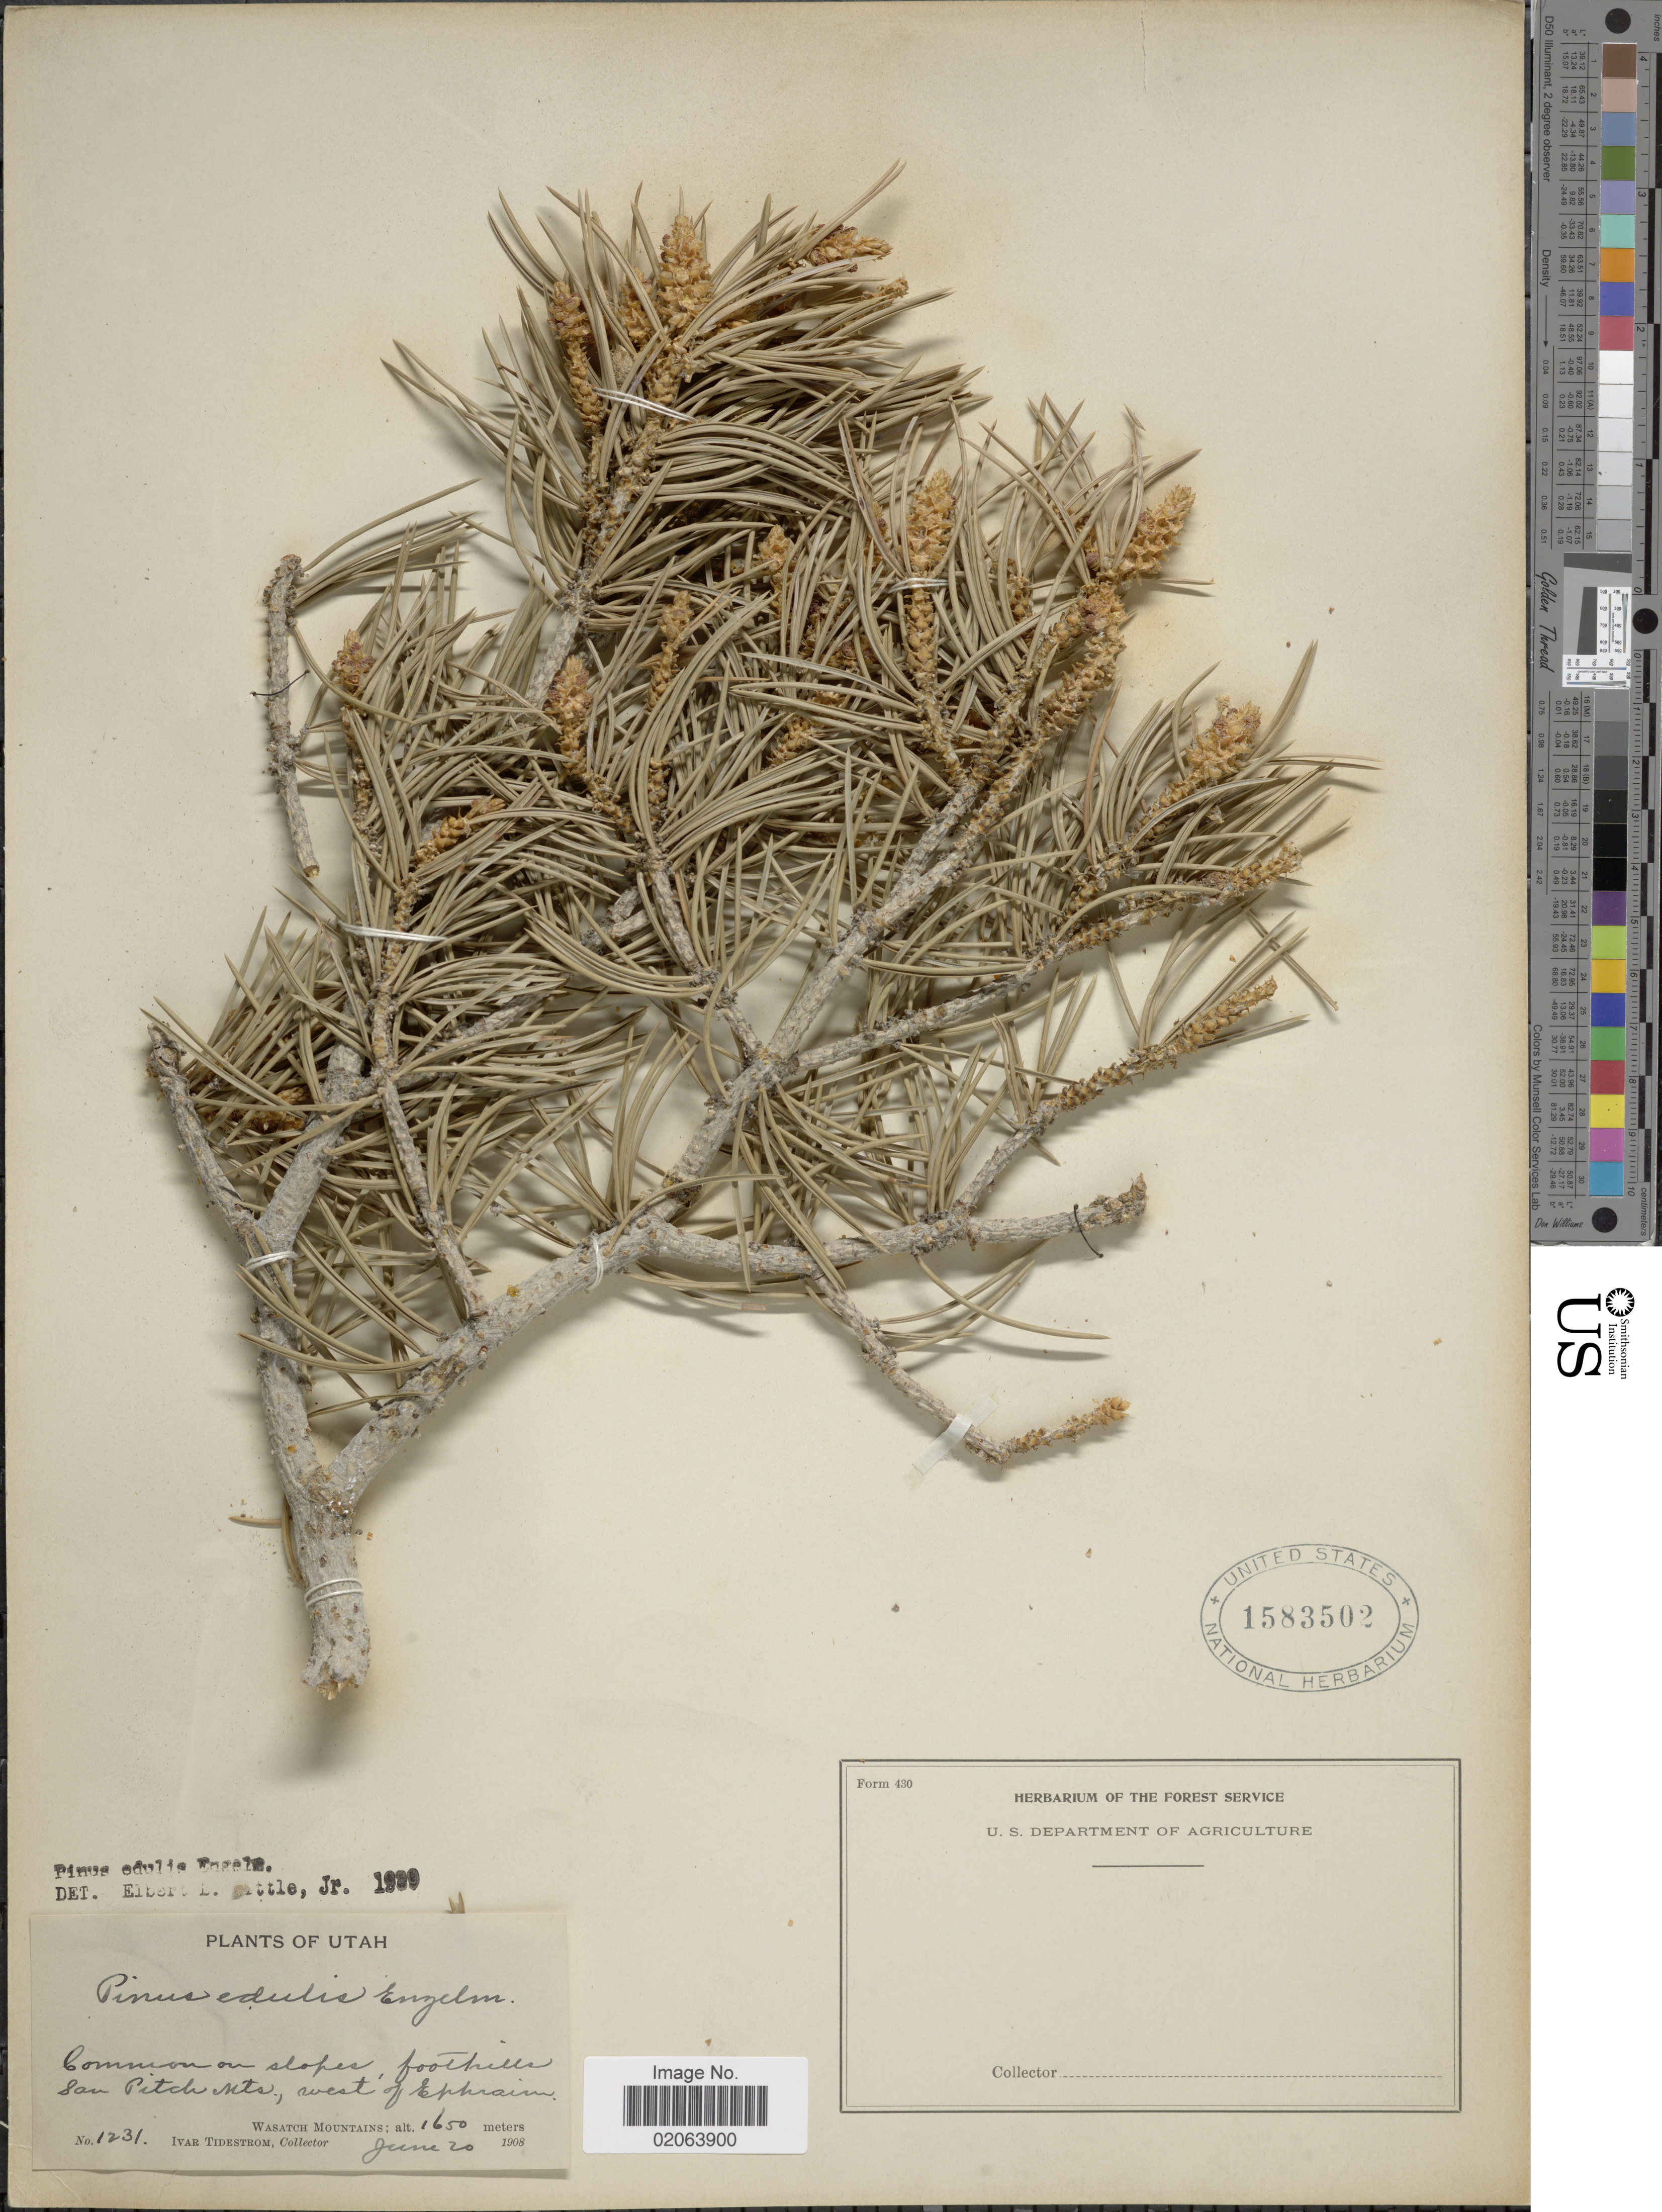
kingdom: Plantae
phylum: Tracheophyta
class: Pinopsida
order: Pinales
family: Pinaceae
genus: Pinus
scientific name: Pinus edulis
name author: Engelm.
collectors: I. F. Tidestrom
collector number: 1231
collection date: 1908-06-20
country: United States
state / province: Utah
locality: San Pitch Mts., west of Ephraim. Wasatch Mountains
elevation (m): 1650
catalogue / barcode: US 1583502